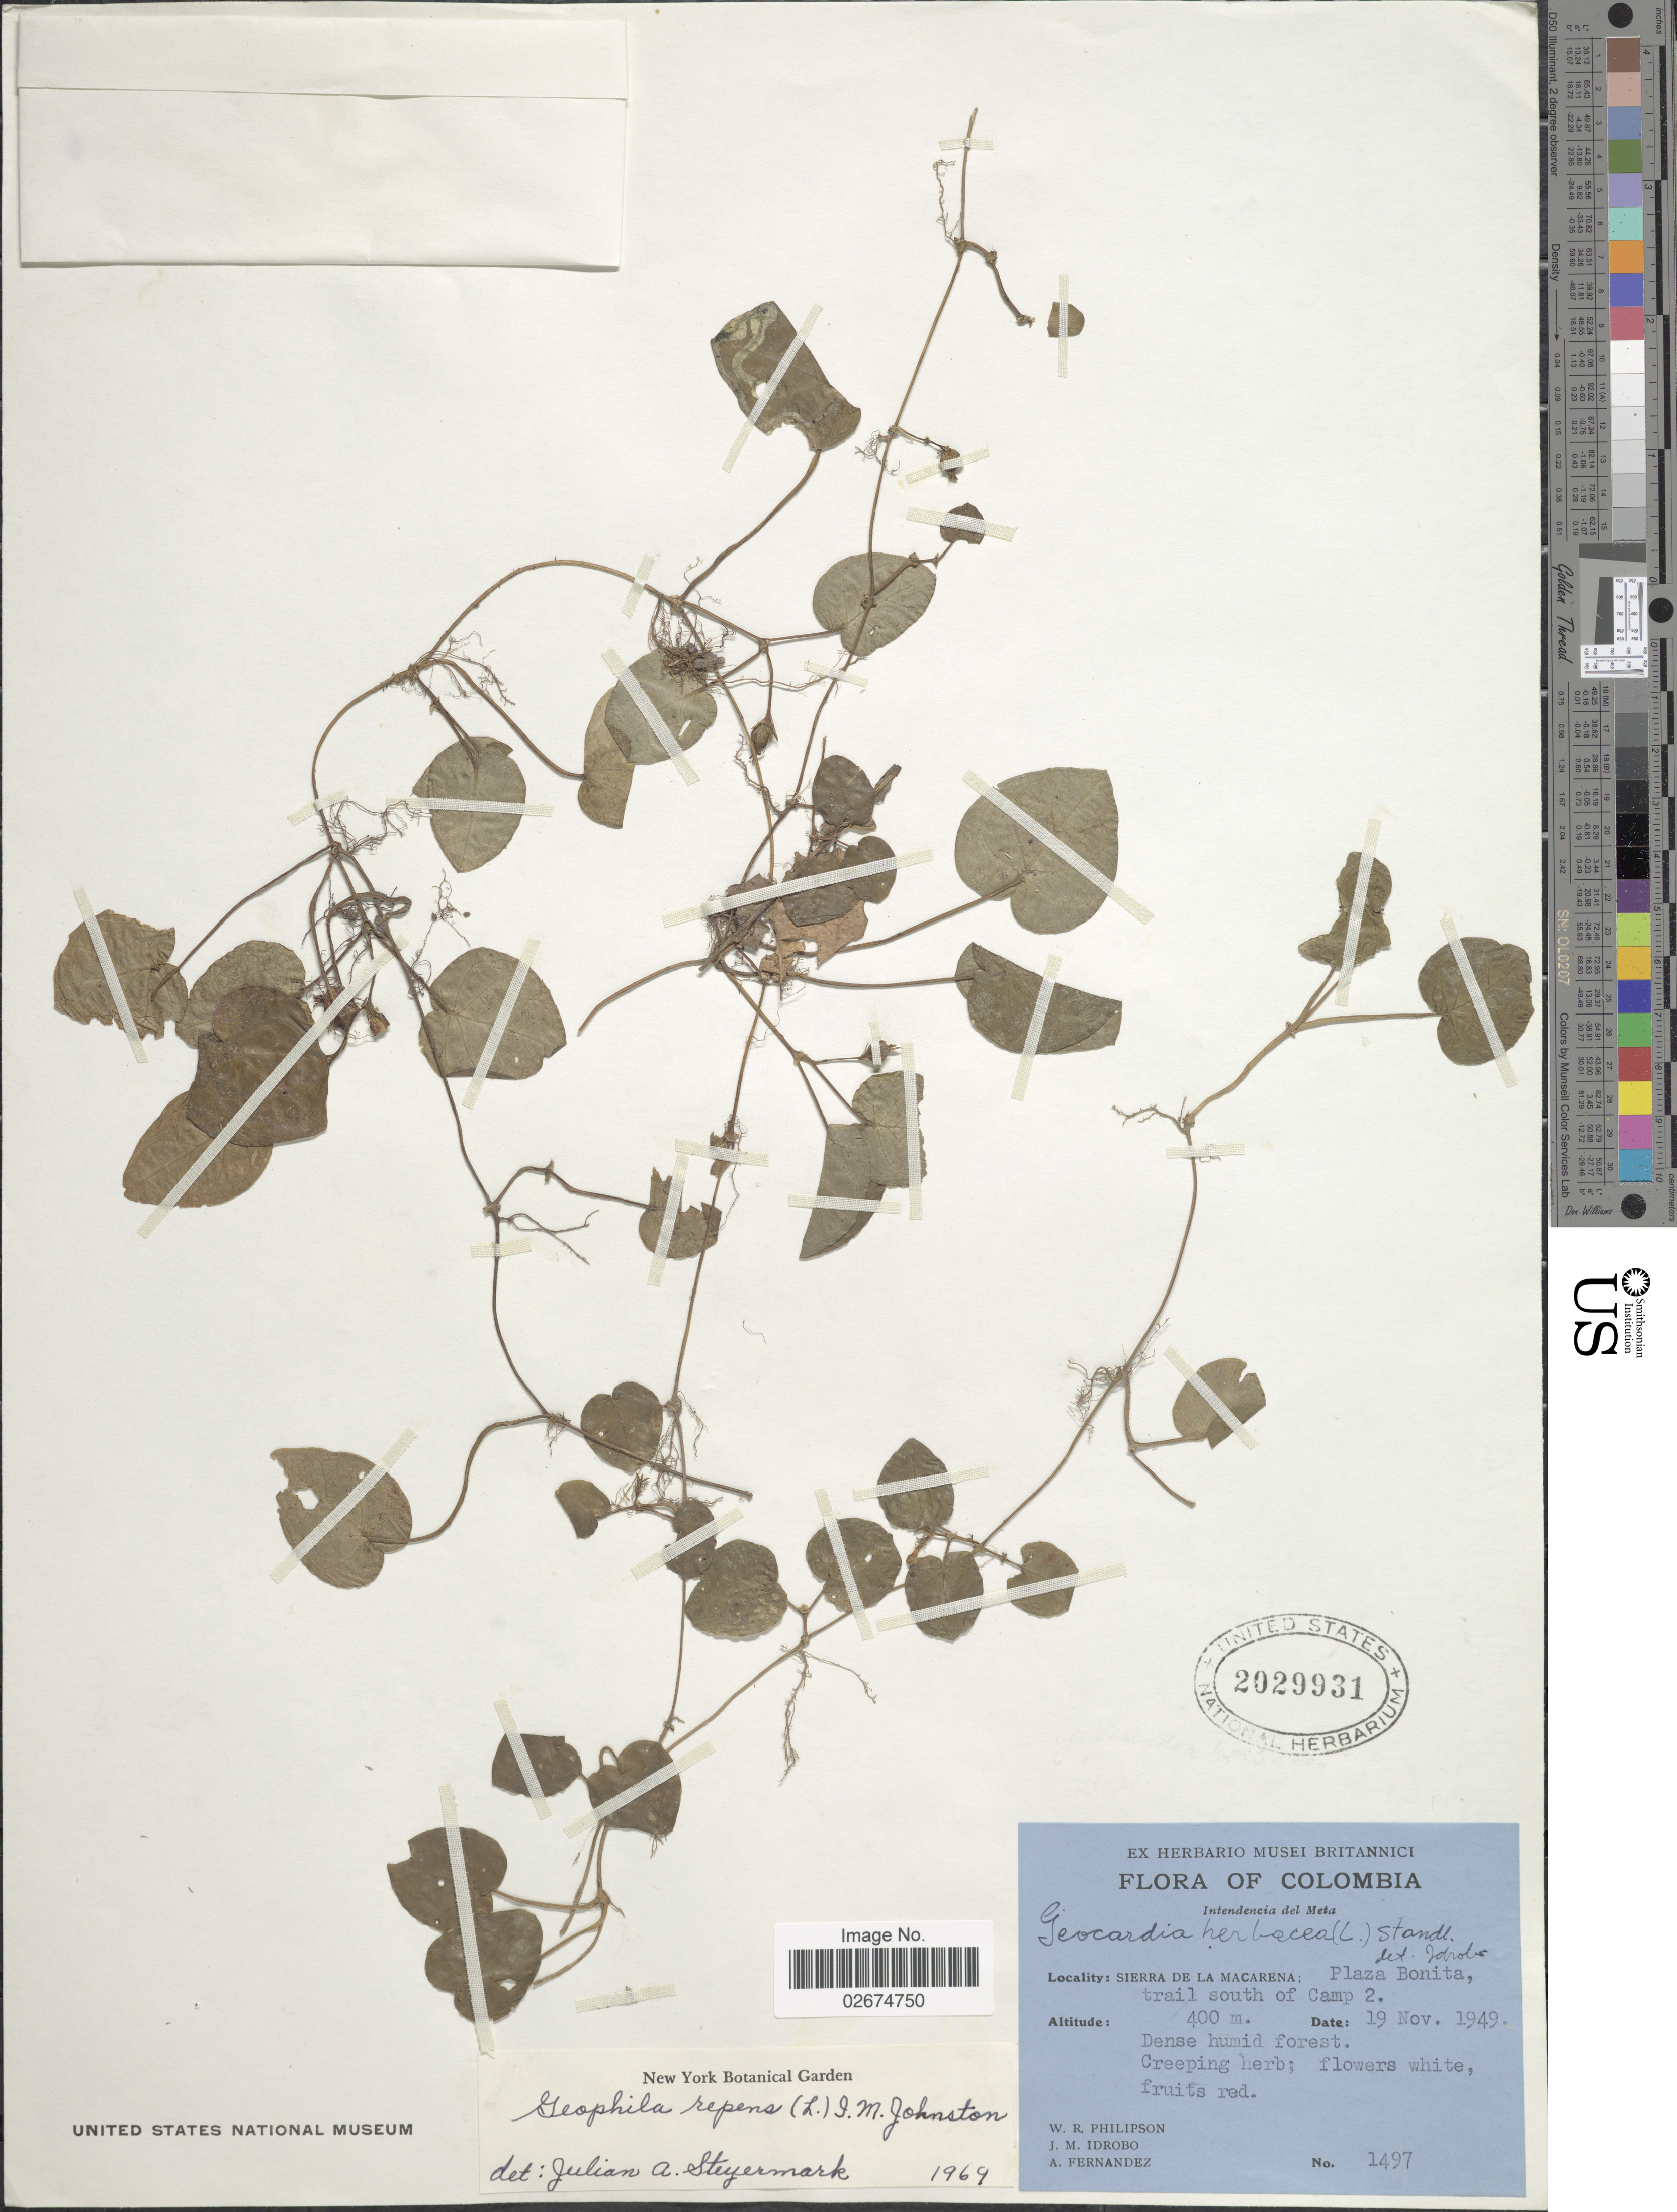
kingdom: Plantae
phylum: Tracheophyta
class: Magnoliopsida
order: Gentianales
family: Rubiaceae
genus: Carinta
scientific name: Carinta repens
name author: (L.) L.B. Sm. & Downs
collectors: W. R. Philipson, J. M. Idrobo & A. Fernandez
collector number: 1497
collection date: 1949-11-19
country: Colombia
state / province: Meta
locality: Intendencia del Meta, Sierra de la Macarena: Plaza Bonita, trail south of Camp 2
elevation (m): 400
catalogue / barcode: US 2029931